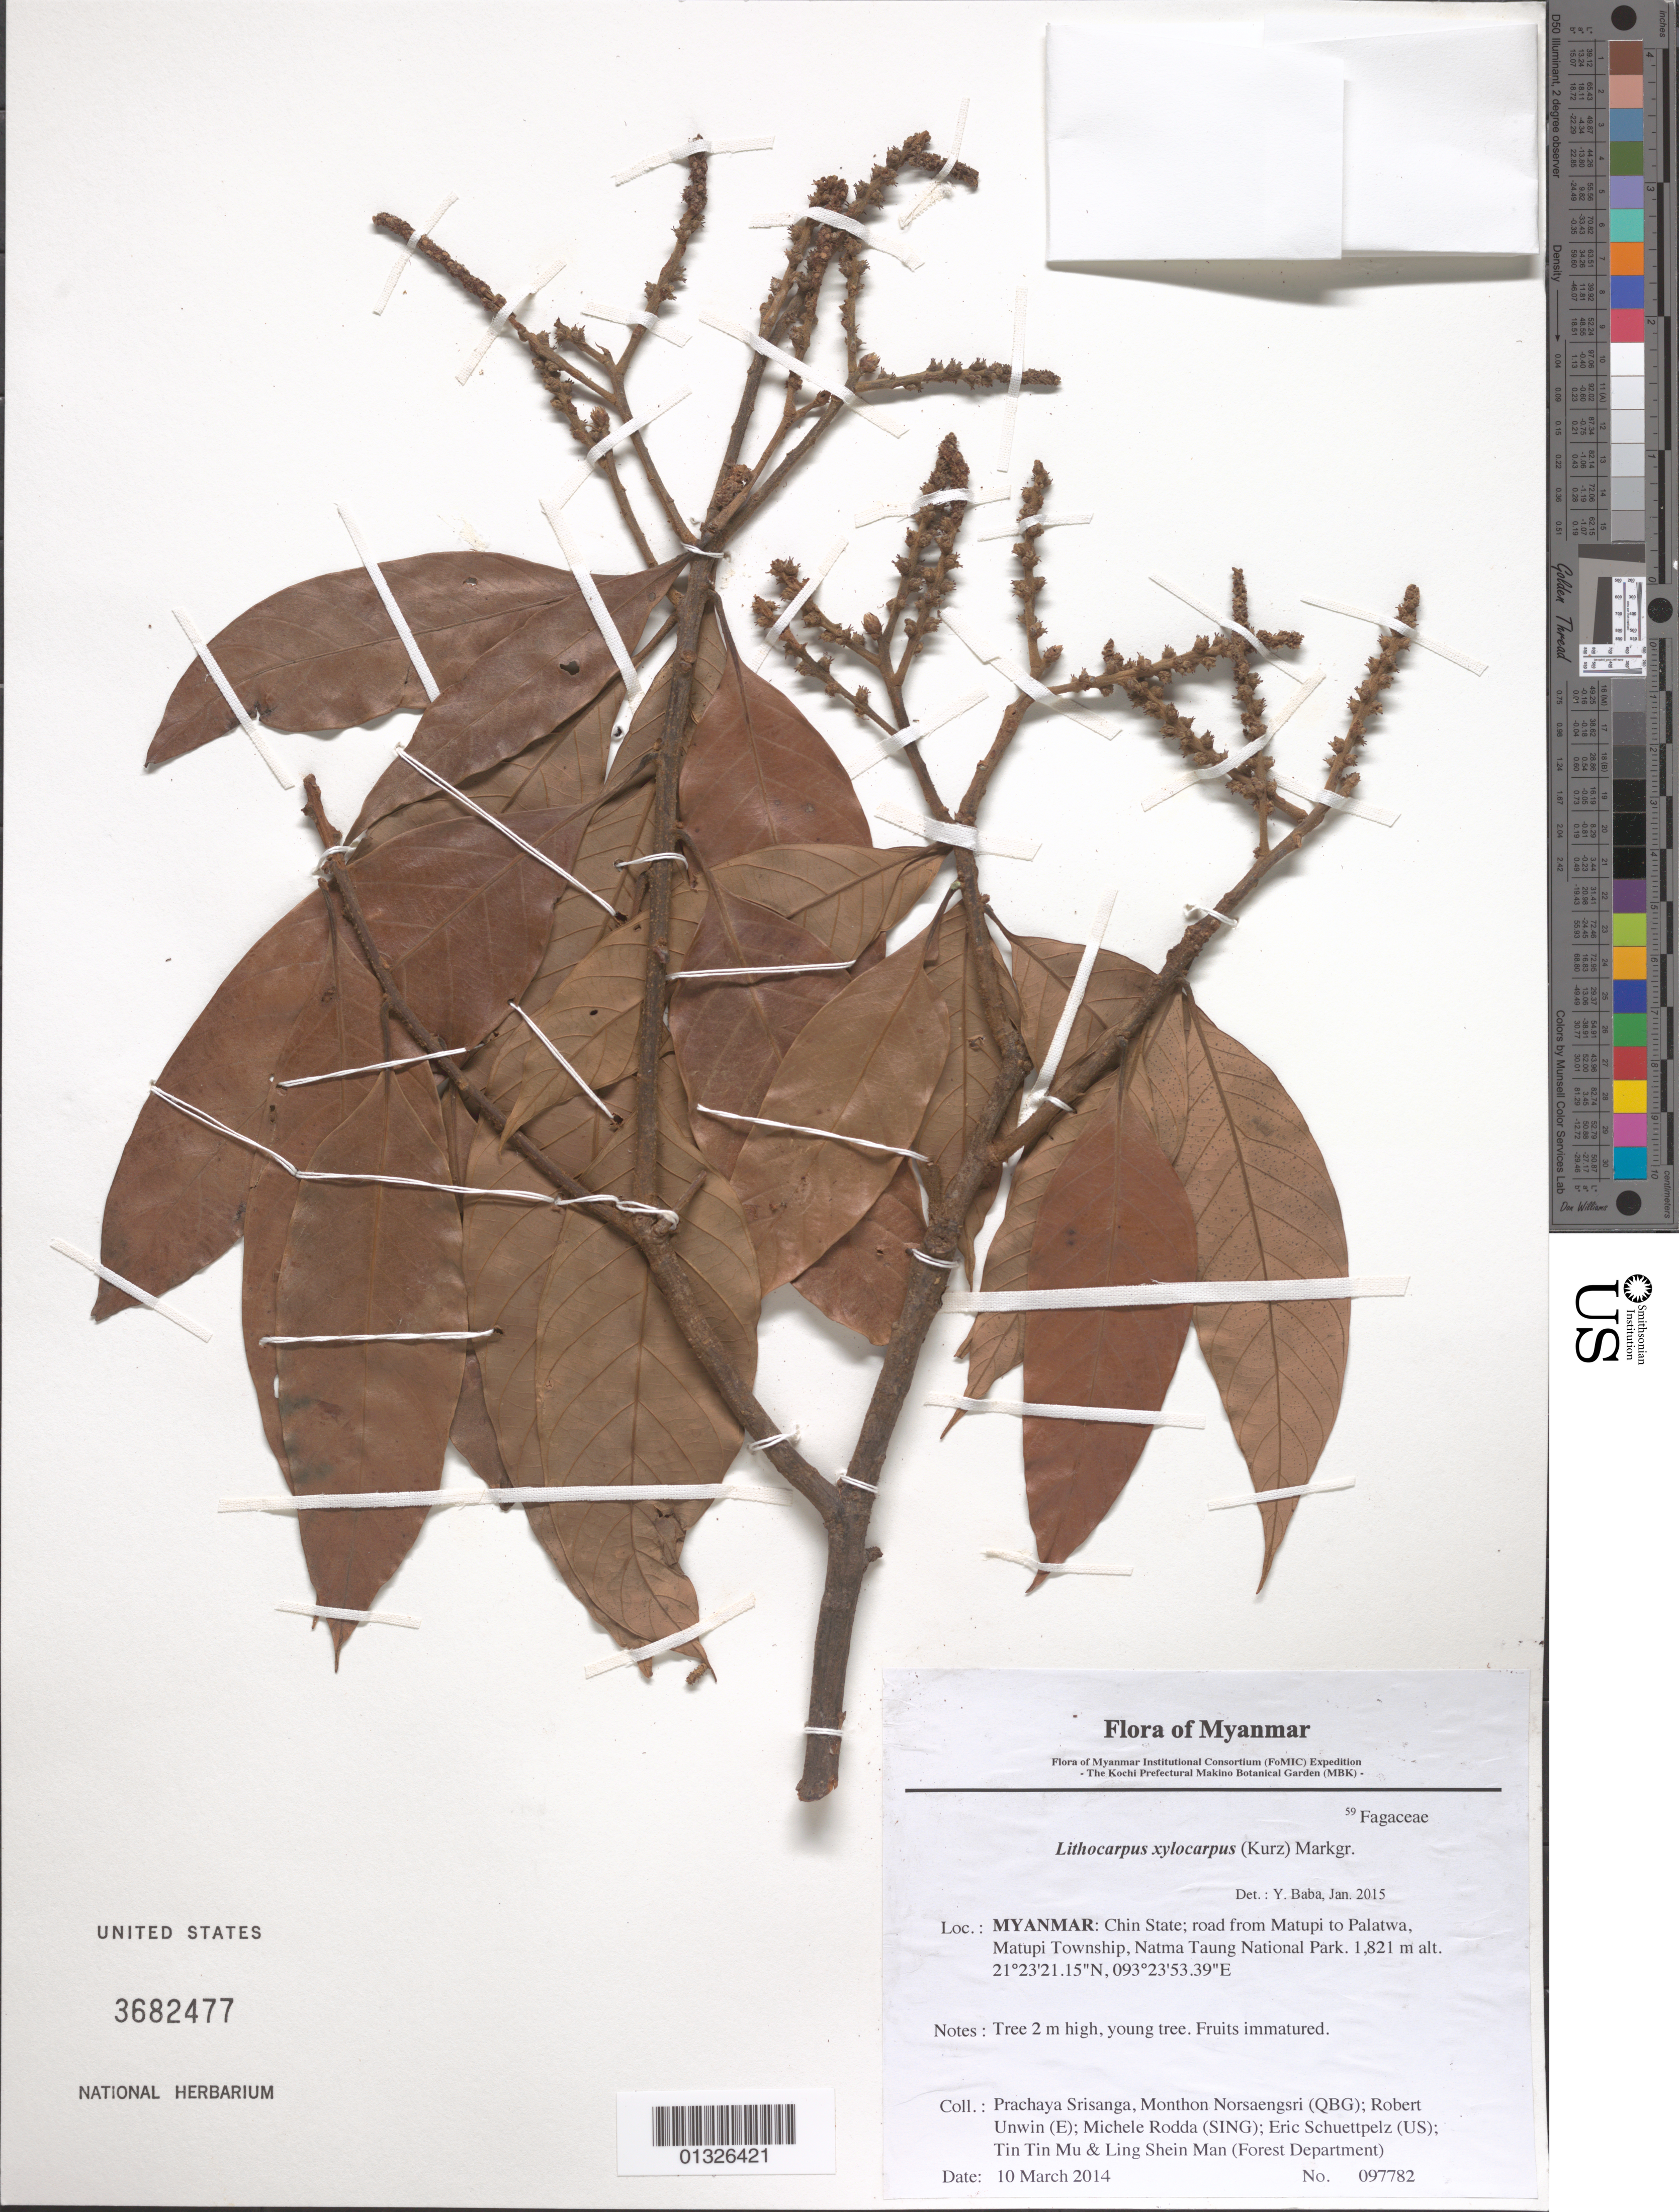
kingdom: Plantae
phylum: Tracheophyta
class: Magnoliopsida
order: Fagales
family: Fagaceae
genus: Lithocarpus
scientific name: Lithocarpus xylocarpus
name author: (Kurz) Markgr.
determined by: Baba, Y.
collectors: P. Srisanga, M. Norsaengsri, R. Unwin, M. Rodda, E. Schuettpelz, Tin Tin Mu & Ling Shein Man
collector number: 97782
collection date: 2014-03-10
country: Myanmar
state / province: Chin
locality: Road from Matupi to Palatwa, Matupi Township, Natma Taung National Park.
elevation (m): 1821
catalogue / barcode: US 3682477